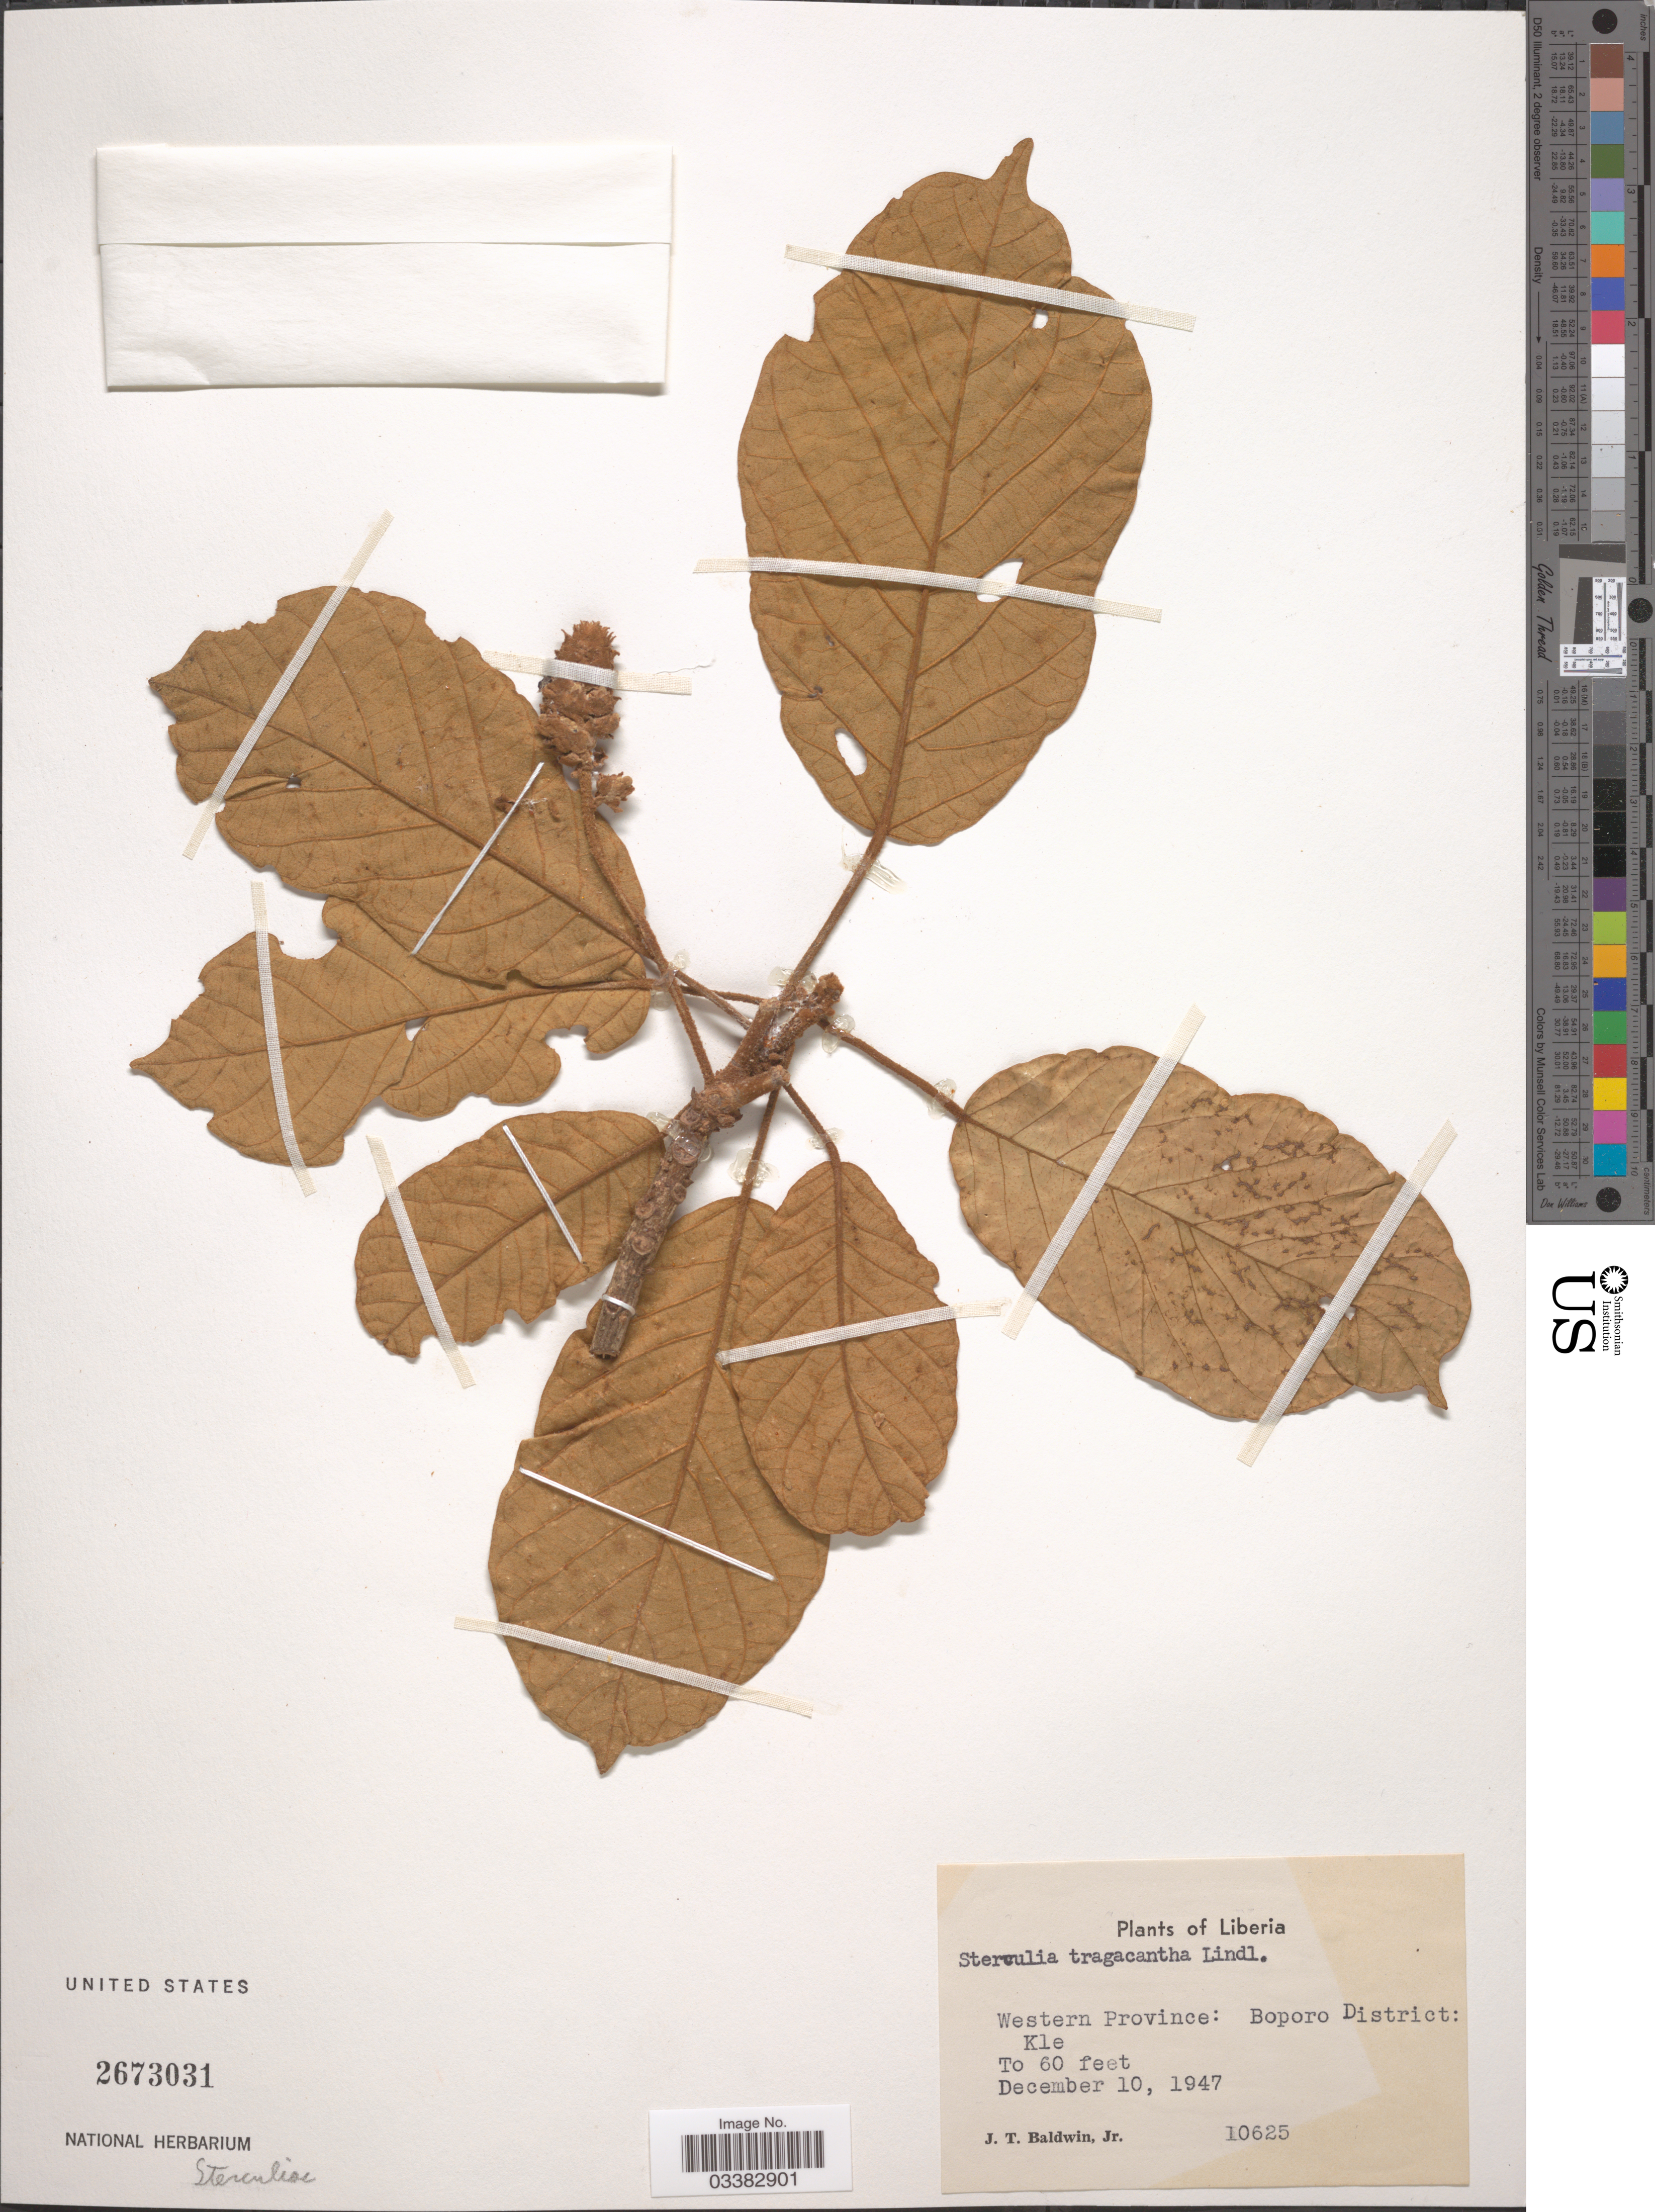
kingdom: Plantae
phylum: Tracheophyta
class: Magnoliopsida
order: Malvales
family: Malvaceae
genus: Sterculia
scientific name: Sterculia tragacantha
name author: Lindl.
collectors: J. T. Baldwin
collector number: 10625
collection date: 1947-12-10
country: Liberia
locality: Western Province: Boporo District: Kle.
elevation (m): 18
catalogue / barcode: US 2673031